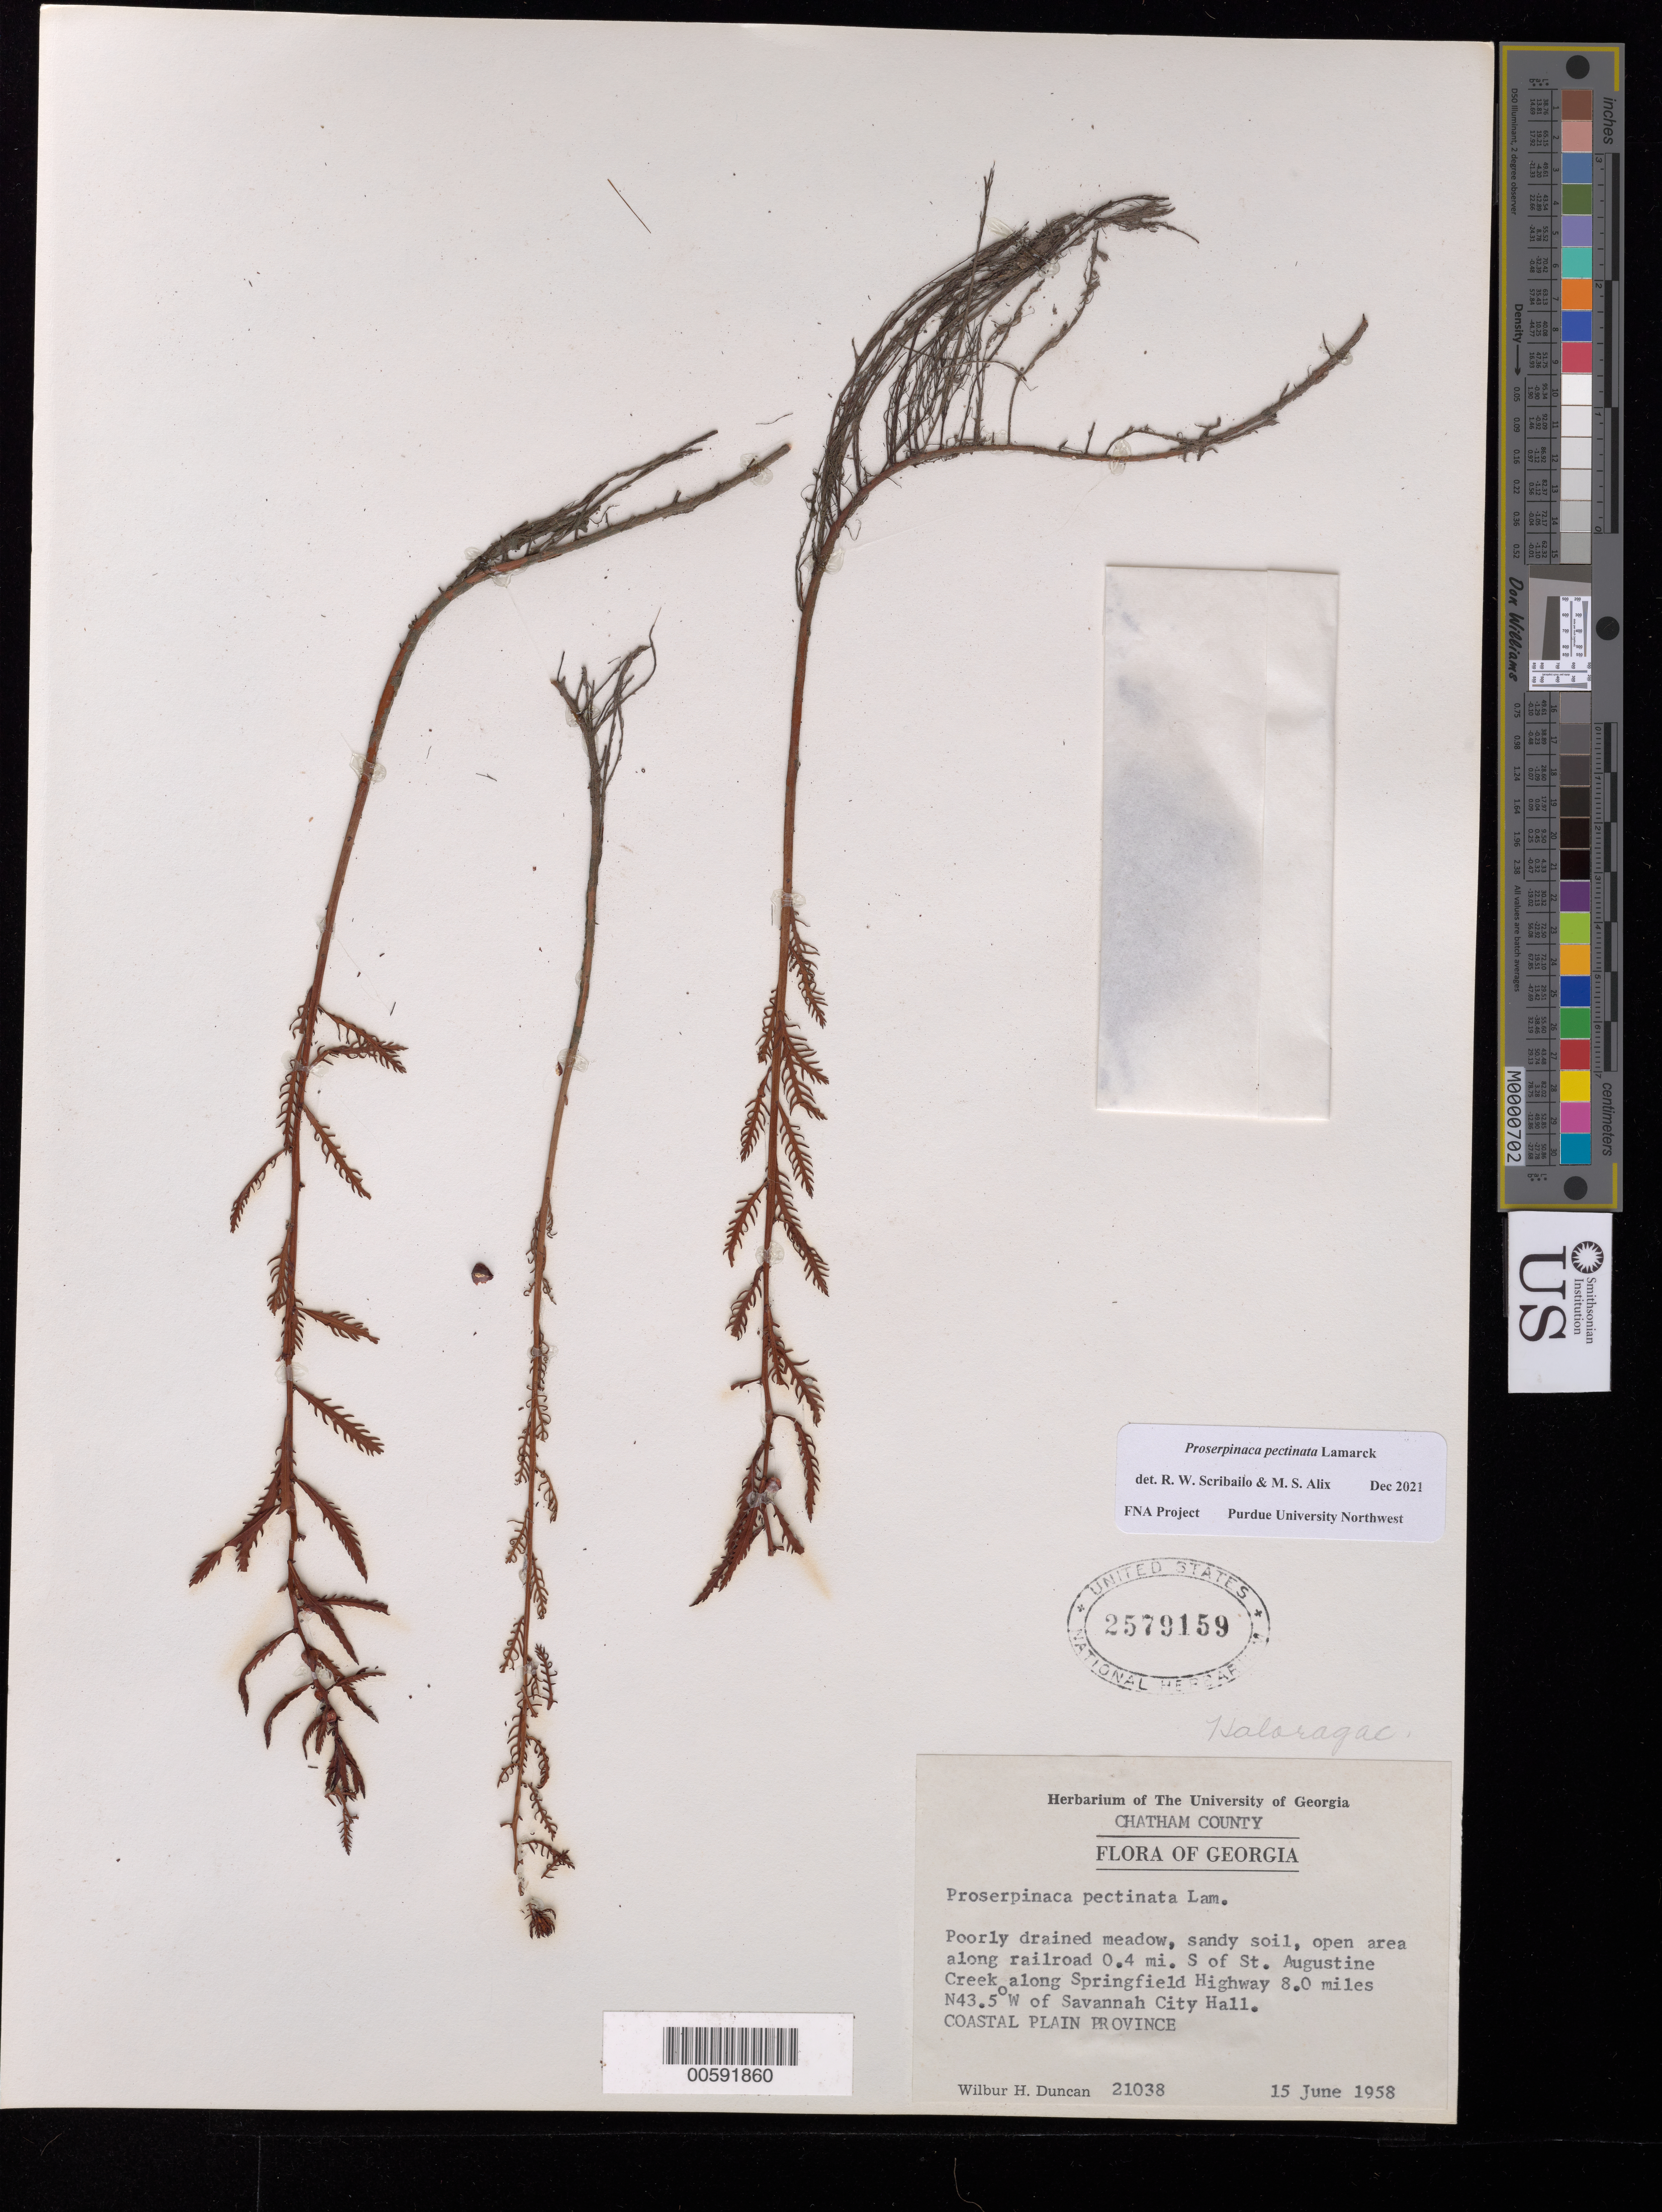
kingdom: Plantae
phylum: Tracheophyta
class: Magnoliopsida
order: Saxifragales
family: Haloragaceae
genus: Proserpinaca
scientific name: Proserpinaca pectinata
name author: Lam.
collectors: W. H. Duncan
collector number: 21038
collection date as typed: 15 Jun 1958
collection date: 1958-06-15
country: United States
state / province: Georgia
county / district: Chatham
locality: S of St. Augustine Creek along Springfield Highway, W of Savannah City Hall, Coastal Plain Province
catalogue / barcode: US 2579159